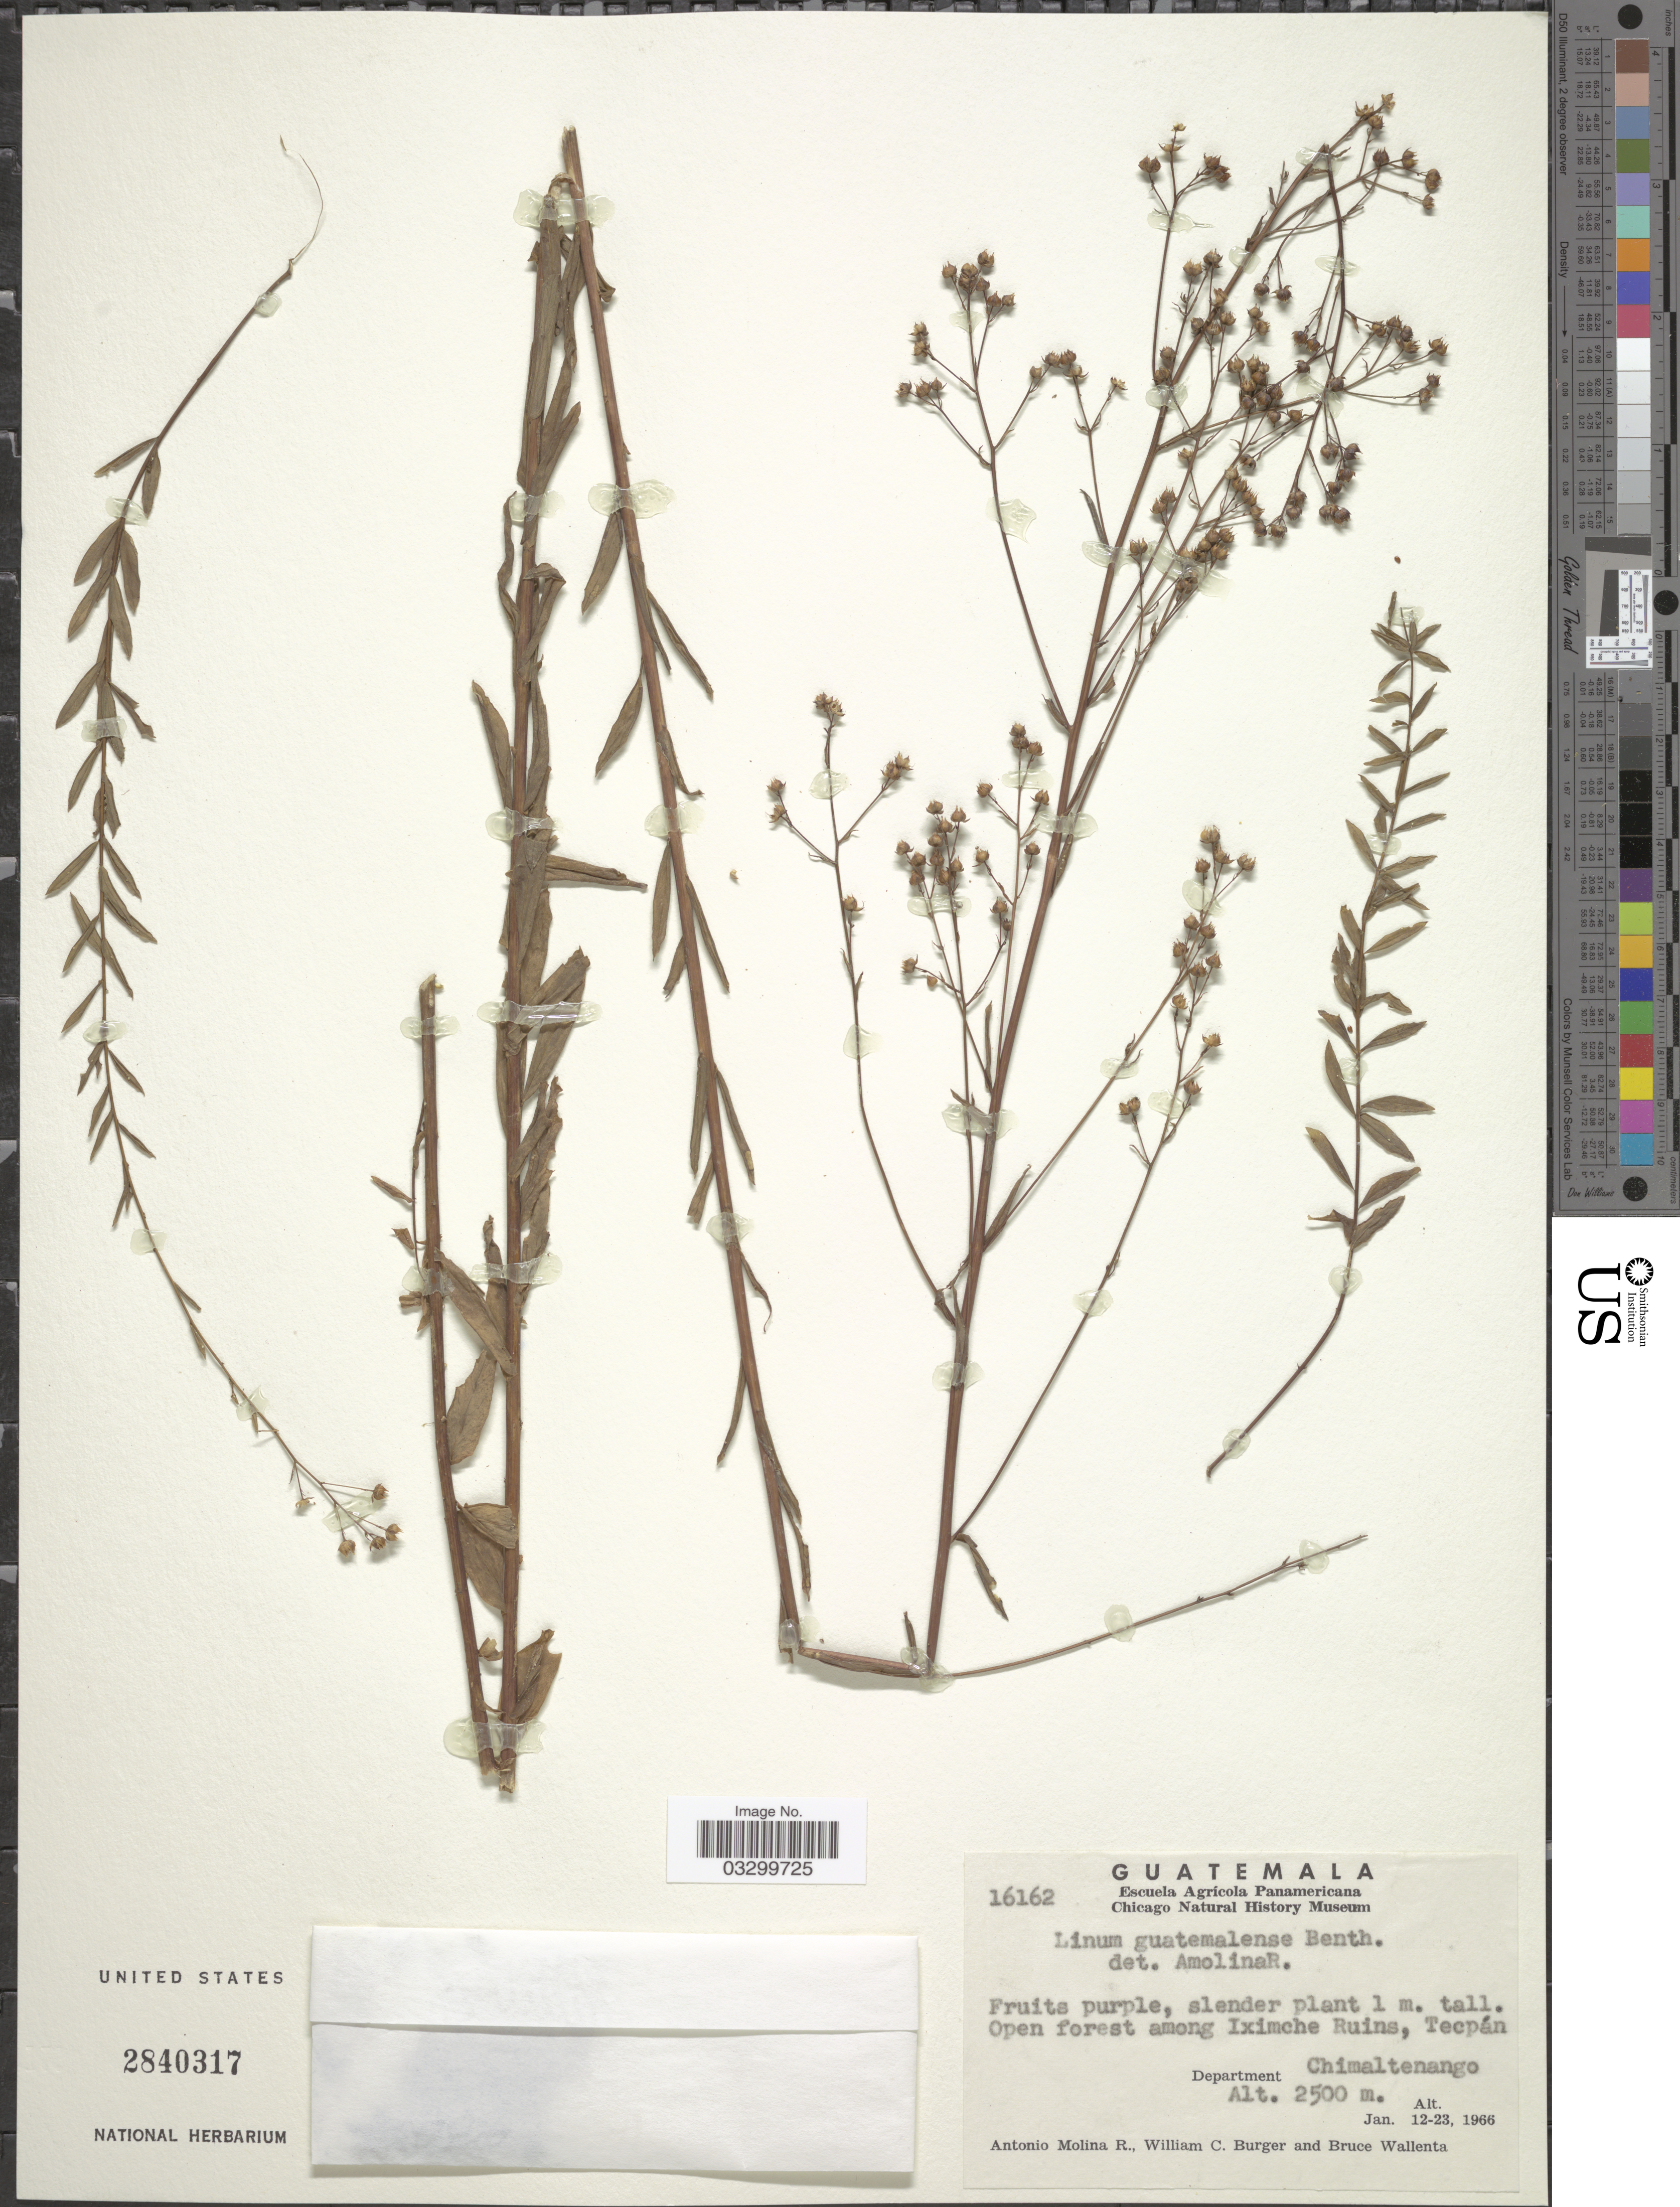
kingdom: Plantae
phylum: Tracheophyta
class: Magnoliopsida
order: Malpighiales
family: Linaceae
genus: Linum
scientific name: Linum guatemalense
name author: Benth.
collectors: A. Molina R., W. Burger & B. Wallenta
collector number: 16162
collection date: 1966-01-12/1966-01-23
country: Guatemala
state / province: Chimaltenango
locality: Open forest among Iximche Ruins, Tecpán, Department Chimaltenango.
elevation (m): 2500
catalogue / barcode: US 2840317